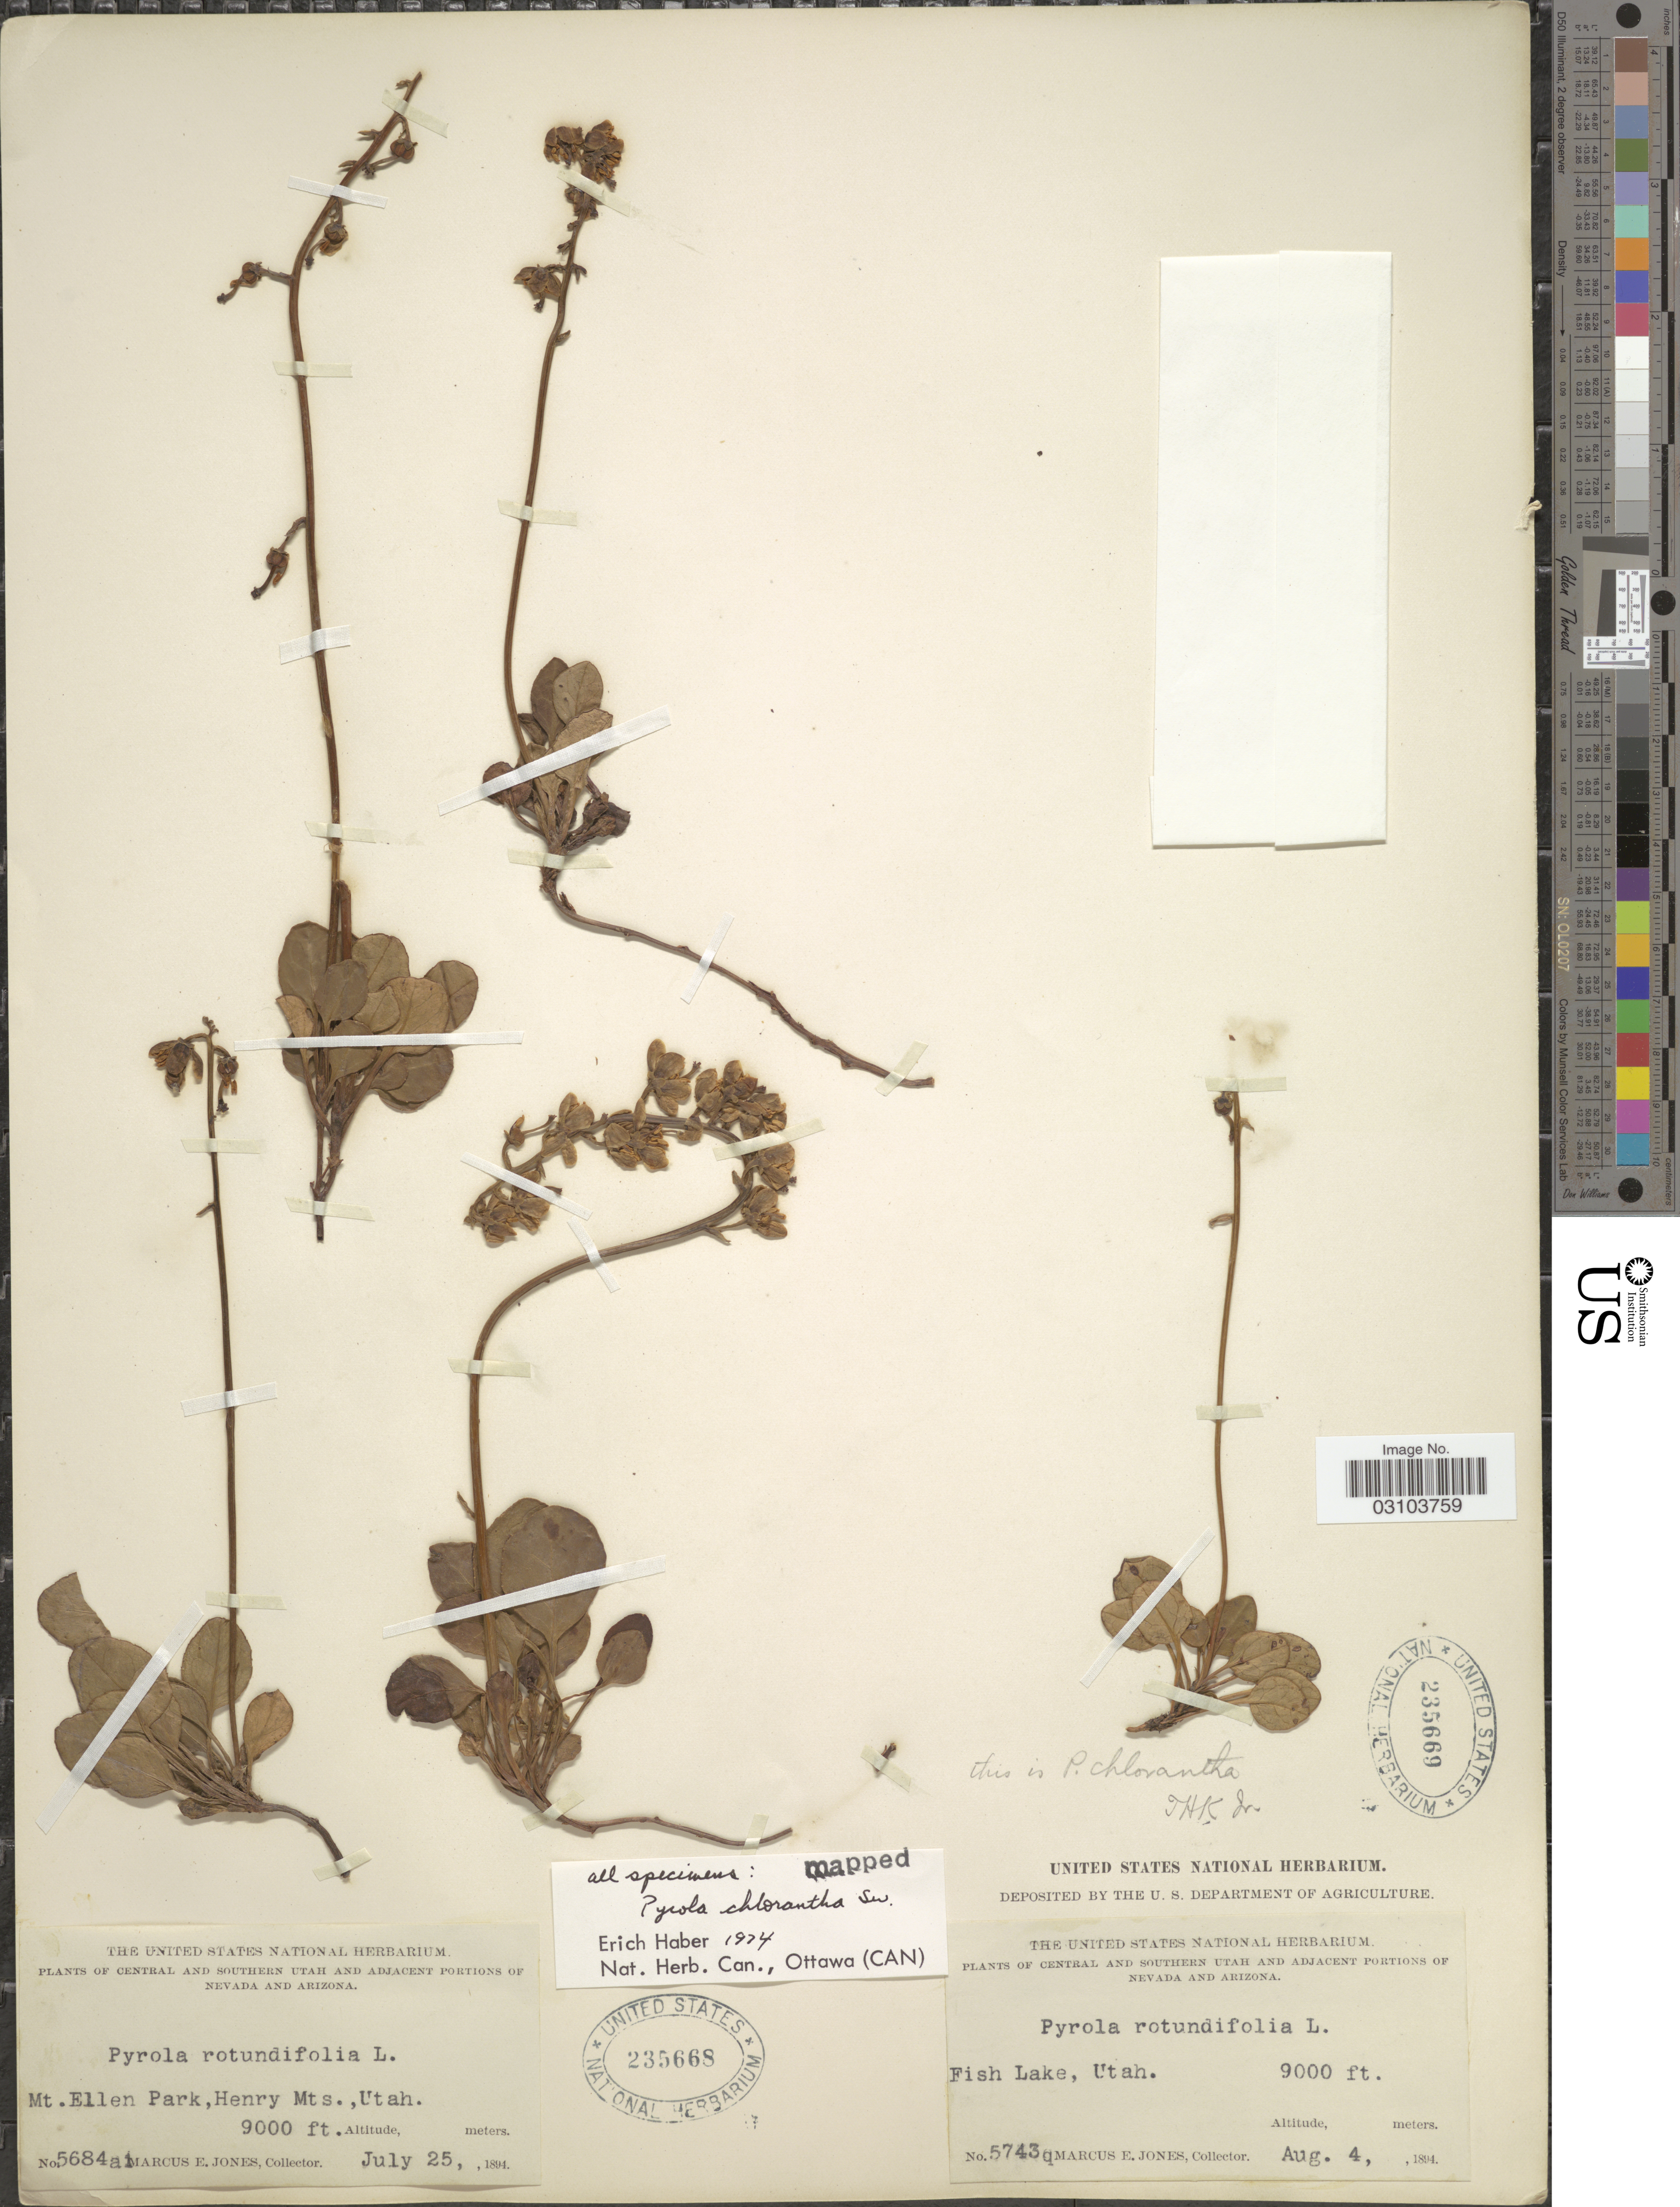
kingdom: Plantae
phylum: Tracheophyta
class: Magnoliopsida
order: Ericales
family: Ericaceae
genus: Pyrola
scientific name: Pyrola chlorantha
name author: Schweigg.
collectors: M. E. Jones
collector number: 5684a1*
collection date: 1894-07-25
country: United States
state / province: Utah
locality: Central and Southern Utah. Mt. Ellen Park, Henry Mts.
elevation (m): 2743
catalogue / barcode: US 235668-2